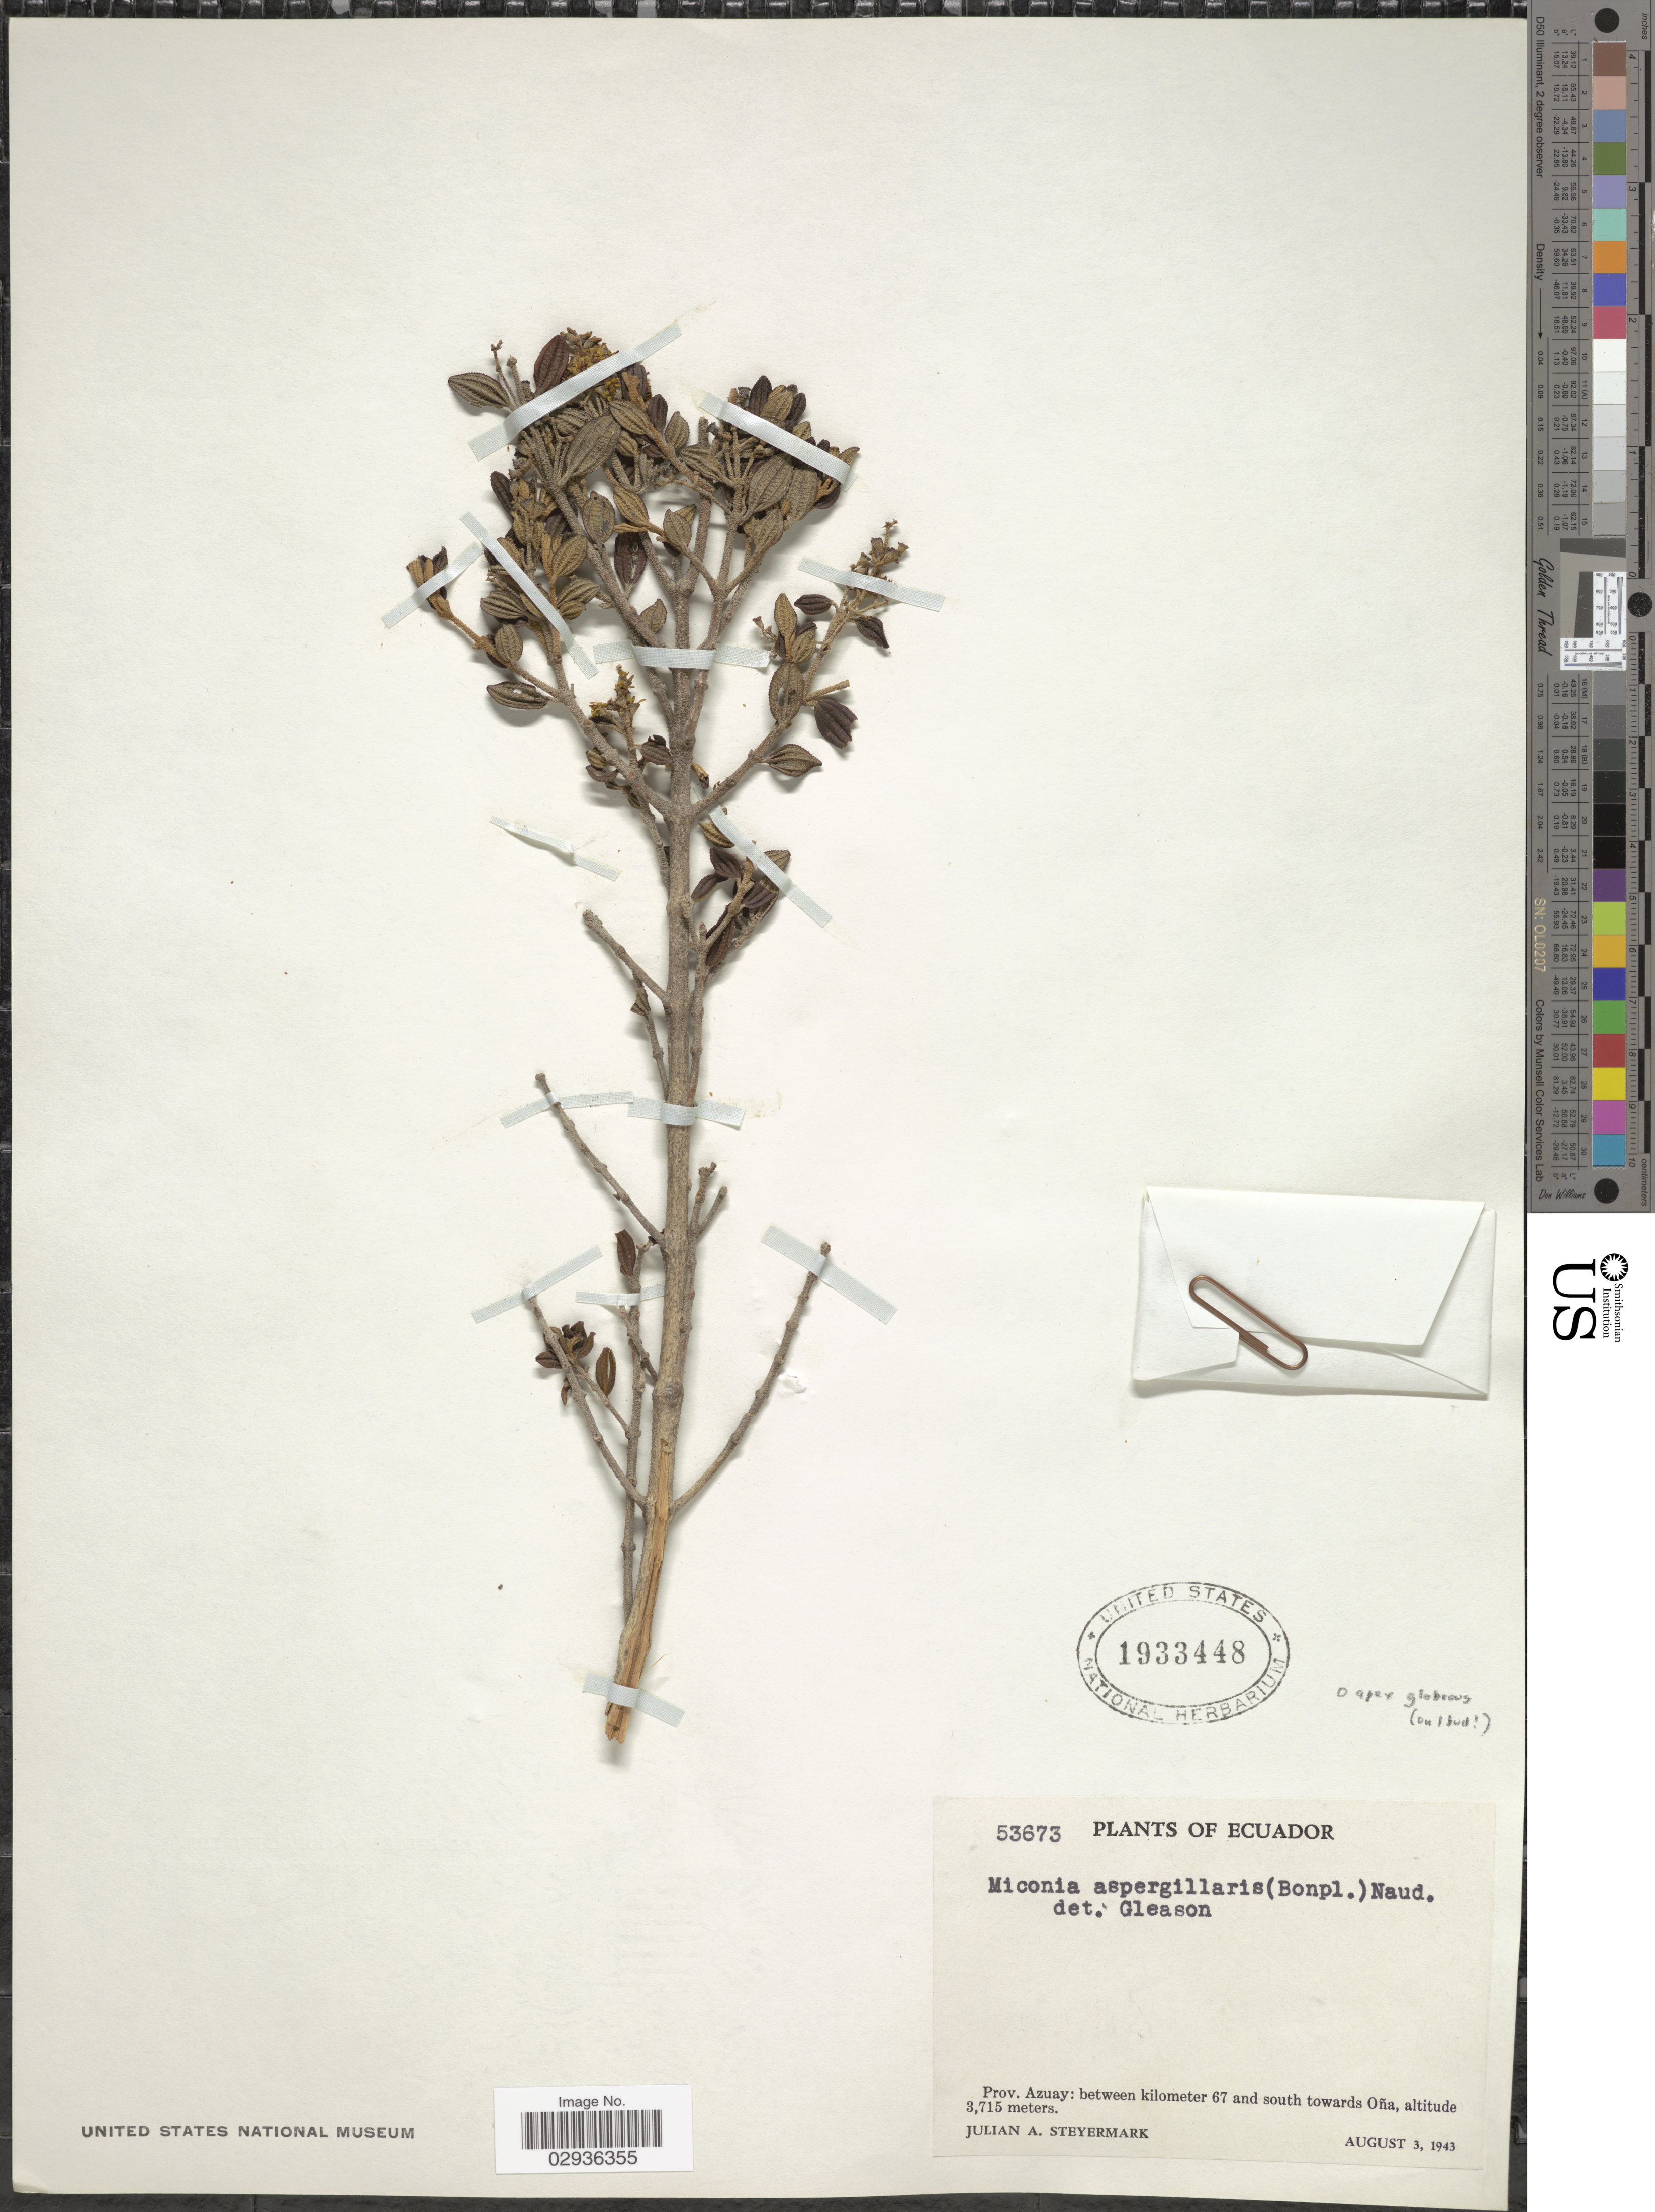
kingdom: Plantae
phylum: Tracheophyta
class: Magnoliopsida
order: Myrtales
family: Melastomataceae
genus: Miconia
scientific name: Miconia aspergillaris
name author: (Bonpl.) Naudin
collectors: J. Steyermark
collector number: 53673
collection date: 1943-08-03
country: Ecuador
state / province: Azuay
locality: Between kilomter 67 and south towards Oña.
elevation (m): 3715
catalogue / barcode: US 1933448